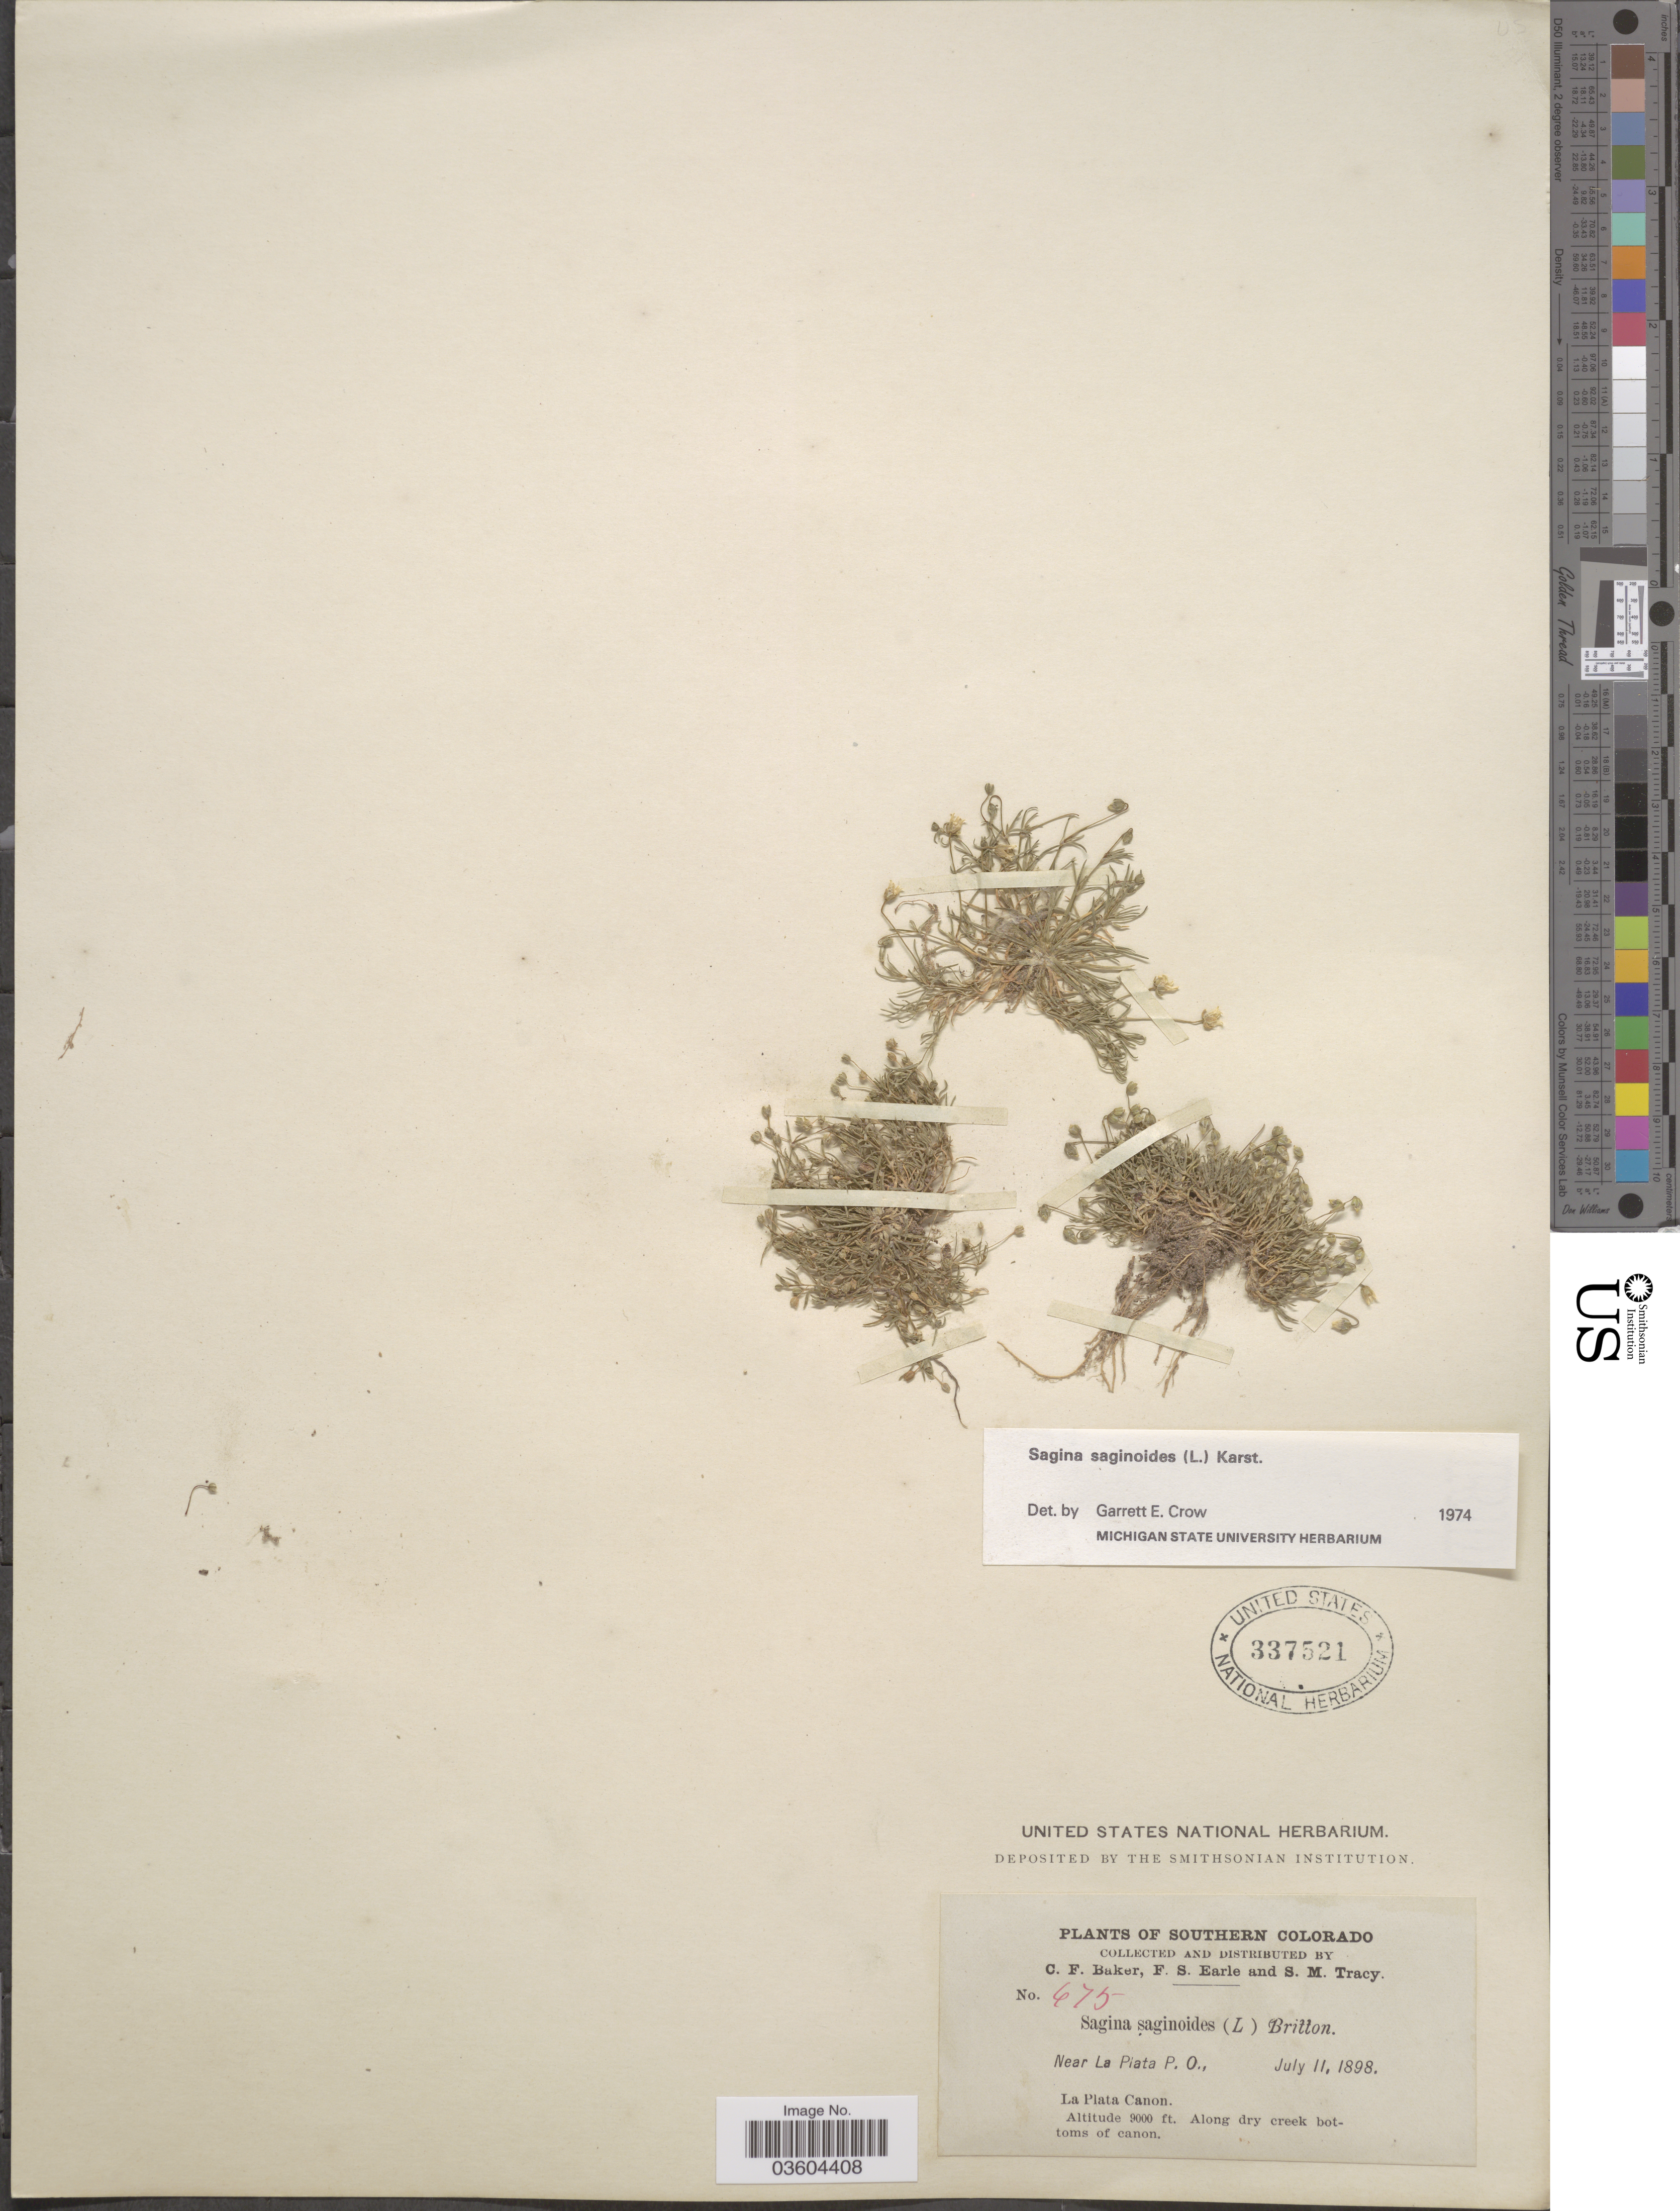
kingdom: Plantae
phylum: Tracheophyta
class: Magnoliopsida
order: Caryophyllales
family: Caryophyllaceae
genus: Sagina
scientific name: Sagina saginoides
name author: (L.) H. Karst.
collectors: C. F. Baker, F. S. Earle & S. M. Tracy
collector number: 675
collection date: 1898-07-11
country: United States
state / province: Colorado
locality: Southern Colorado. Near La Plata P. O. La Plata Canon.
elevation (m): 2743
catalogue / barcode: US 337521